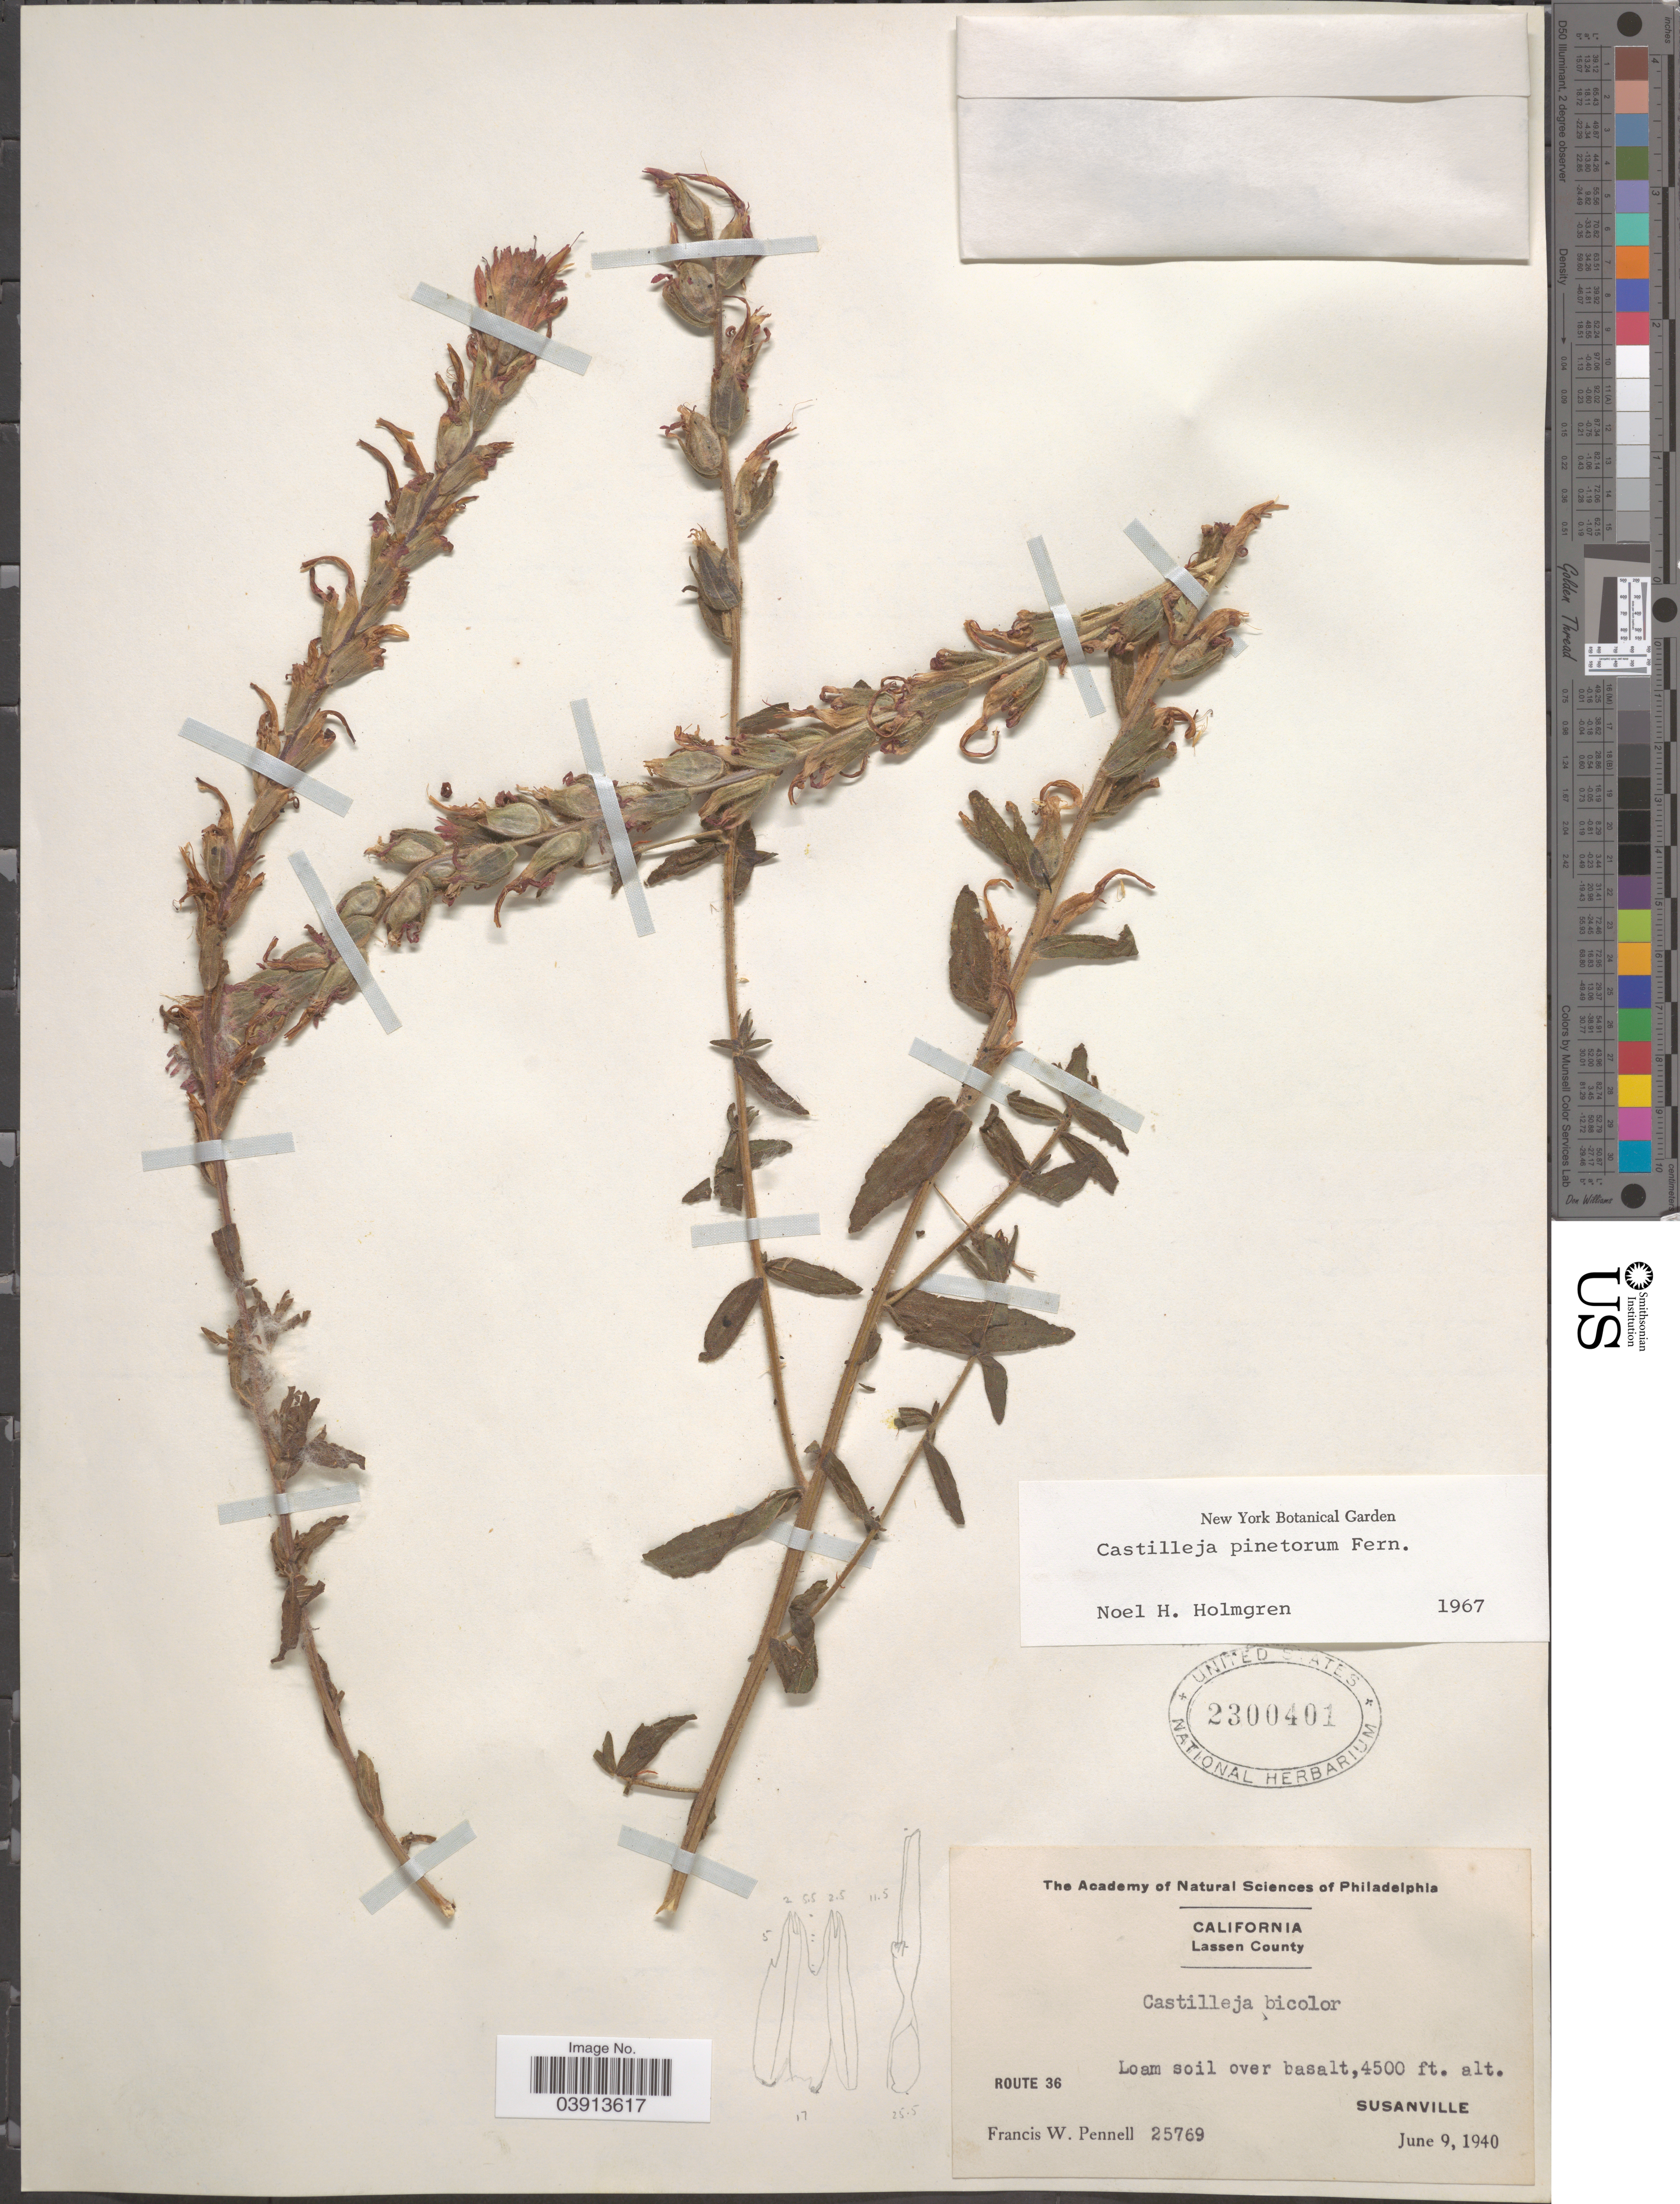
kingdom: Plantae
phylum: Tracheophyta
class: Magnoliopsida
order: Lamiales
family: Orobanchaceae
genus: Castilleja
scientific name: Castilleja pinetorum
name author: Fernald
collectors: F. W. Pennell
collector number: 25769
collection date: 1940-06-09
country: United States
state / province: California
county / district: Lassen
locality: Lassen County. Route 36. Susanville.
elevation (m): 1372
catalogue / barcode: US 2300401